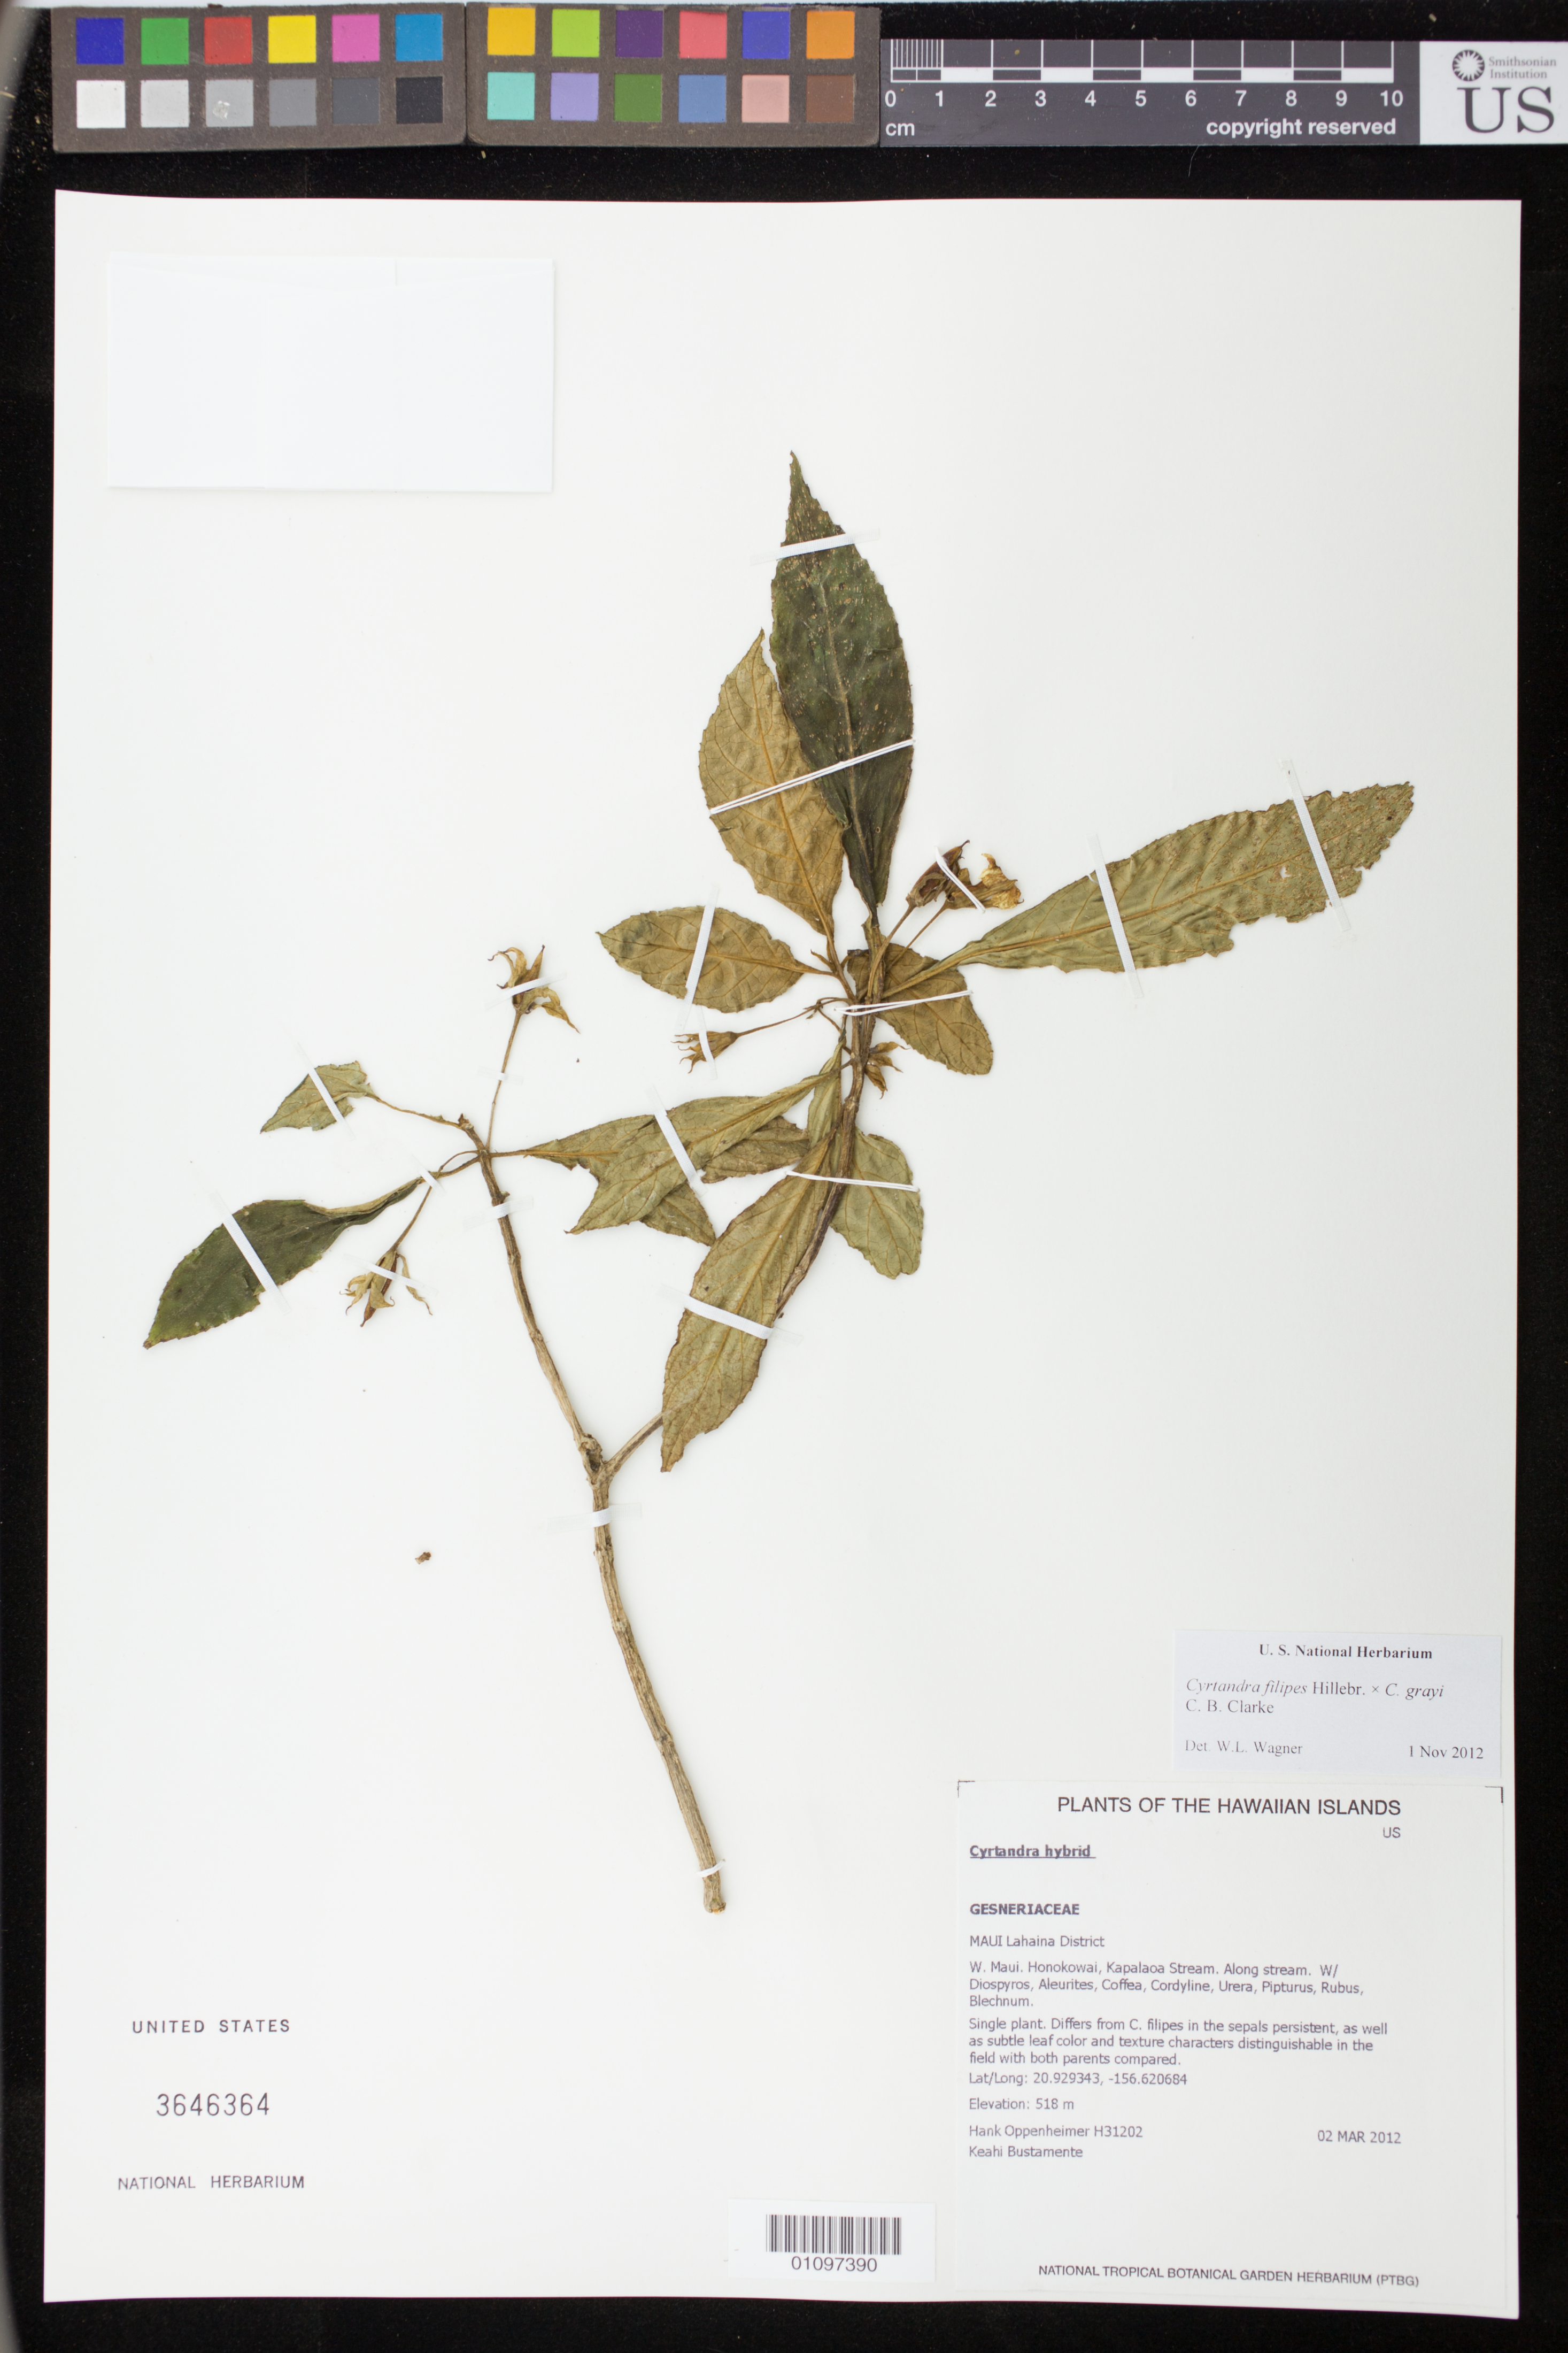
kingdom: Plantae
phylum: Tracheophyta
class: Magnoliopsida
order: Lamiales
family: Gesneriaceae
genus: Cyrtandra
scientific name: Cyrtandra filipes x C. grayi C.B. Clarke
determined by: Wagner, W. L., (BOT), Smithsonian Institution - National Museum of Natural History (UNITED STATES)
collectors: H. L. Oppenheimer & K. M. Bustamente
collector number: H31202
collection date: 2012-03-02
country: United States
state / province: Hawaii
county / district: Maui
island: Maui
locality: W. Maui, Lahaina District, Honokowai, Kapalaoa Stream, along stream.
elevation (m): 518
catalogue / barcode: US 3646364